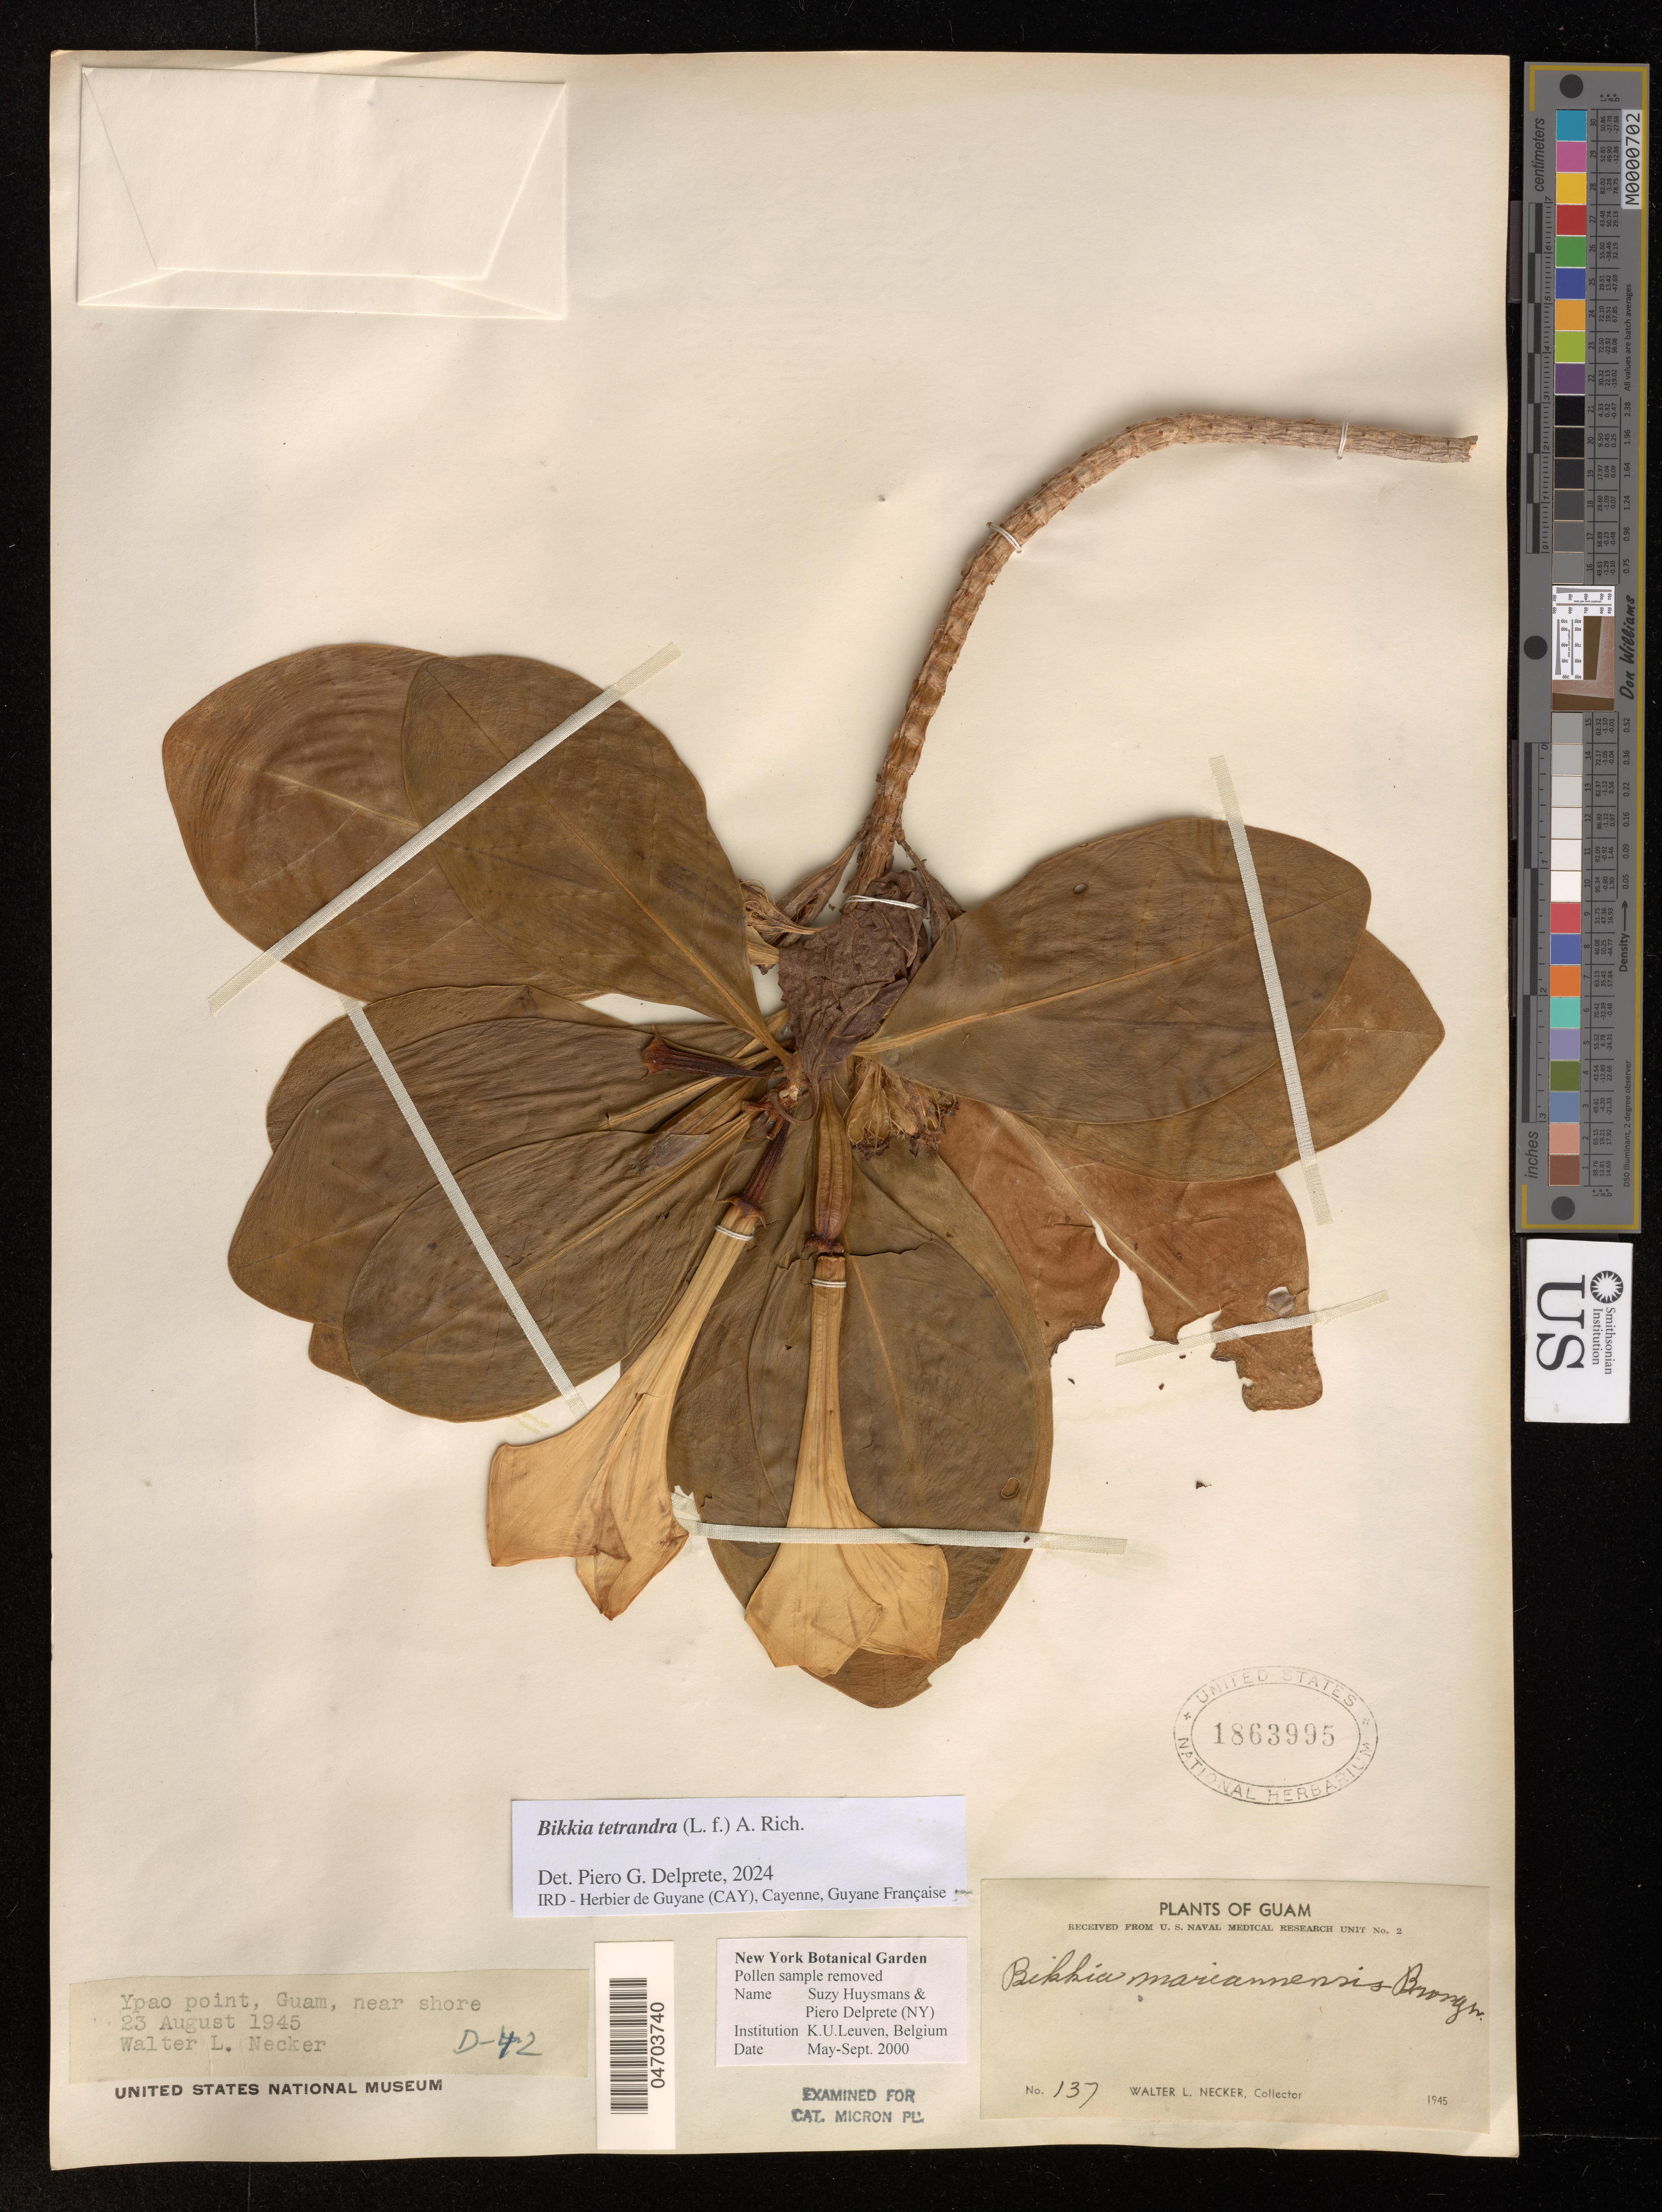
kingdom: Plantae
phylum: Tracheophyta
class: Magnoliopsida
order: Gentianales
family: Rubiaceae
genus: Bikkia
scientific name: Bikkia bridgeana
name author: F. Muell.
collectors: W. L. Necker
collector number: D-42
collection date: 1945-08-23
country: Guam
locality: Ypao point, near shore.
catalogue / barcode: US 1863995